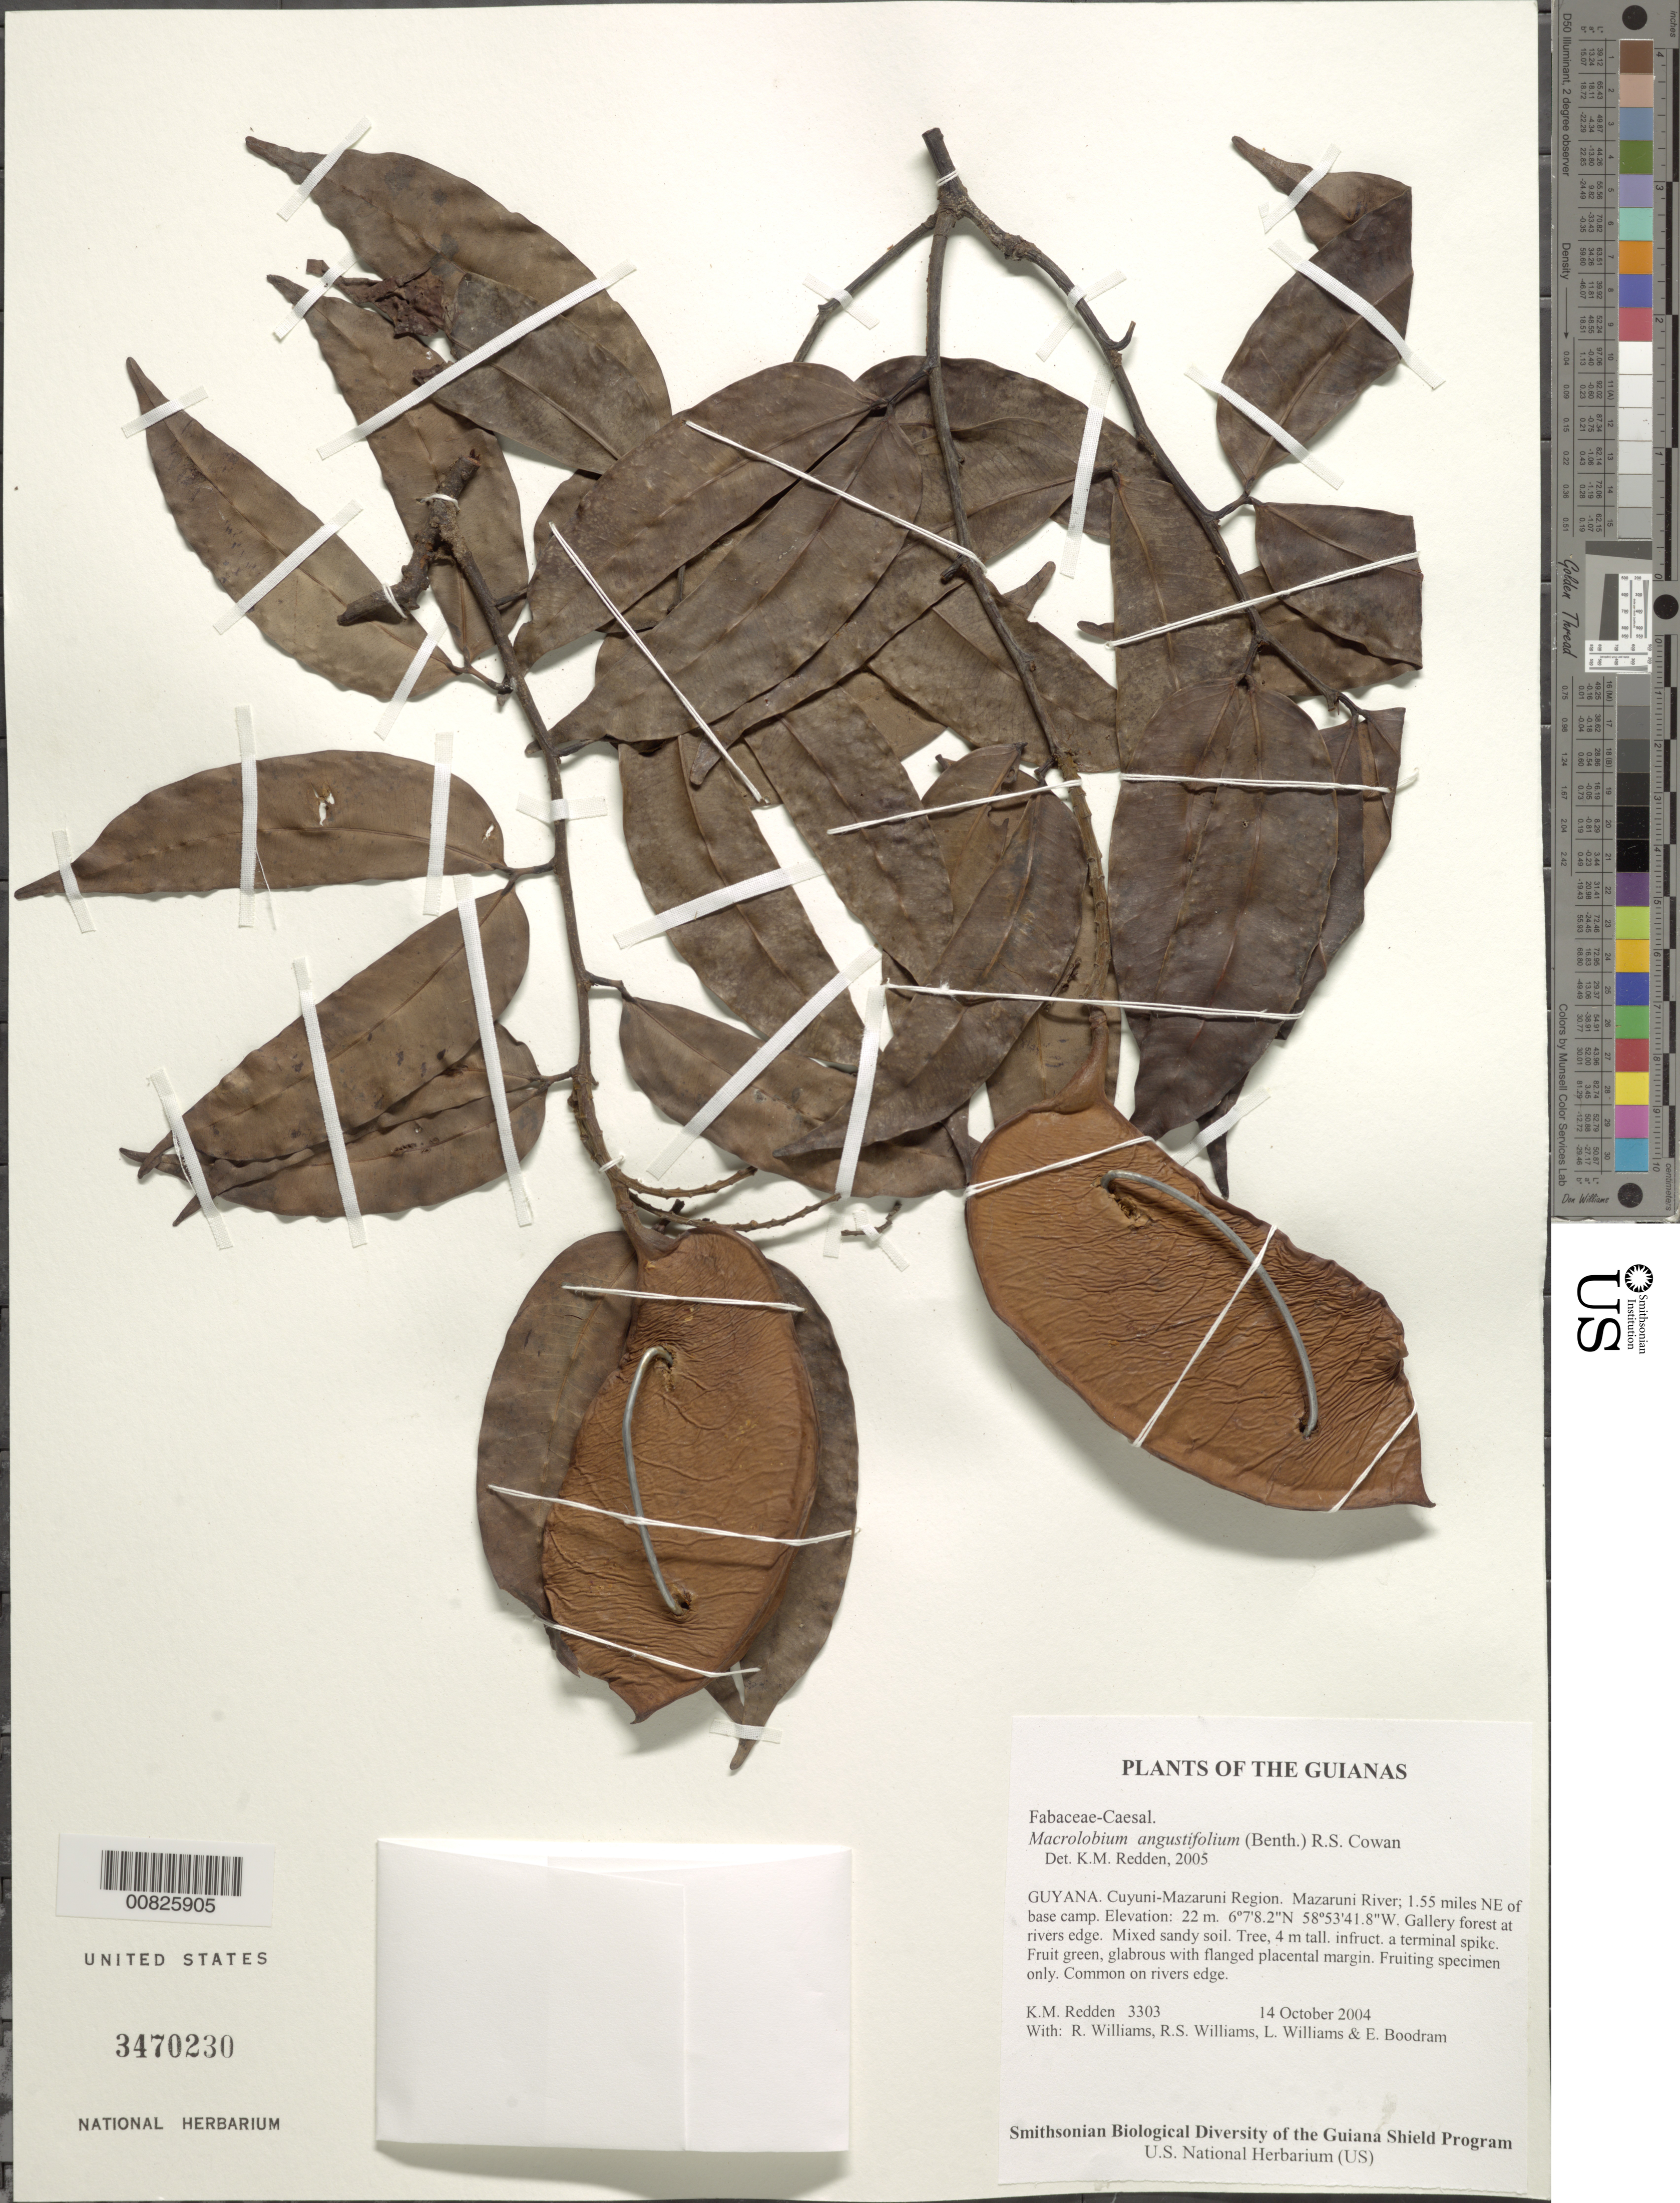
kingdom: Plantae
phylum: Tracheophyta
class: Magnoliopsida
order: Fabales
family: Fabaceae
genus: Macrolobium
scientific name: Macrolobium angustifolium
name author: (Benth.) R.S. Cowan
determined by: Redden, K. M.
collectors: K. M. Redden, R. Williams, R. S. Williams, L. Williams & E. Boodram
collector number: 3303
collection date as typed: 14 October 2004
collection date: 2004-10-14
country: Guyana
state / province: Cuyuni-Mazaruni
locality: Mazaruni River; 1.55 miles NE of base camp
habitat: Gallery forest at river edge. Mixed sandy soil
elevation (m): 22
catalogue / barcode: US 3470230